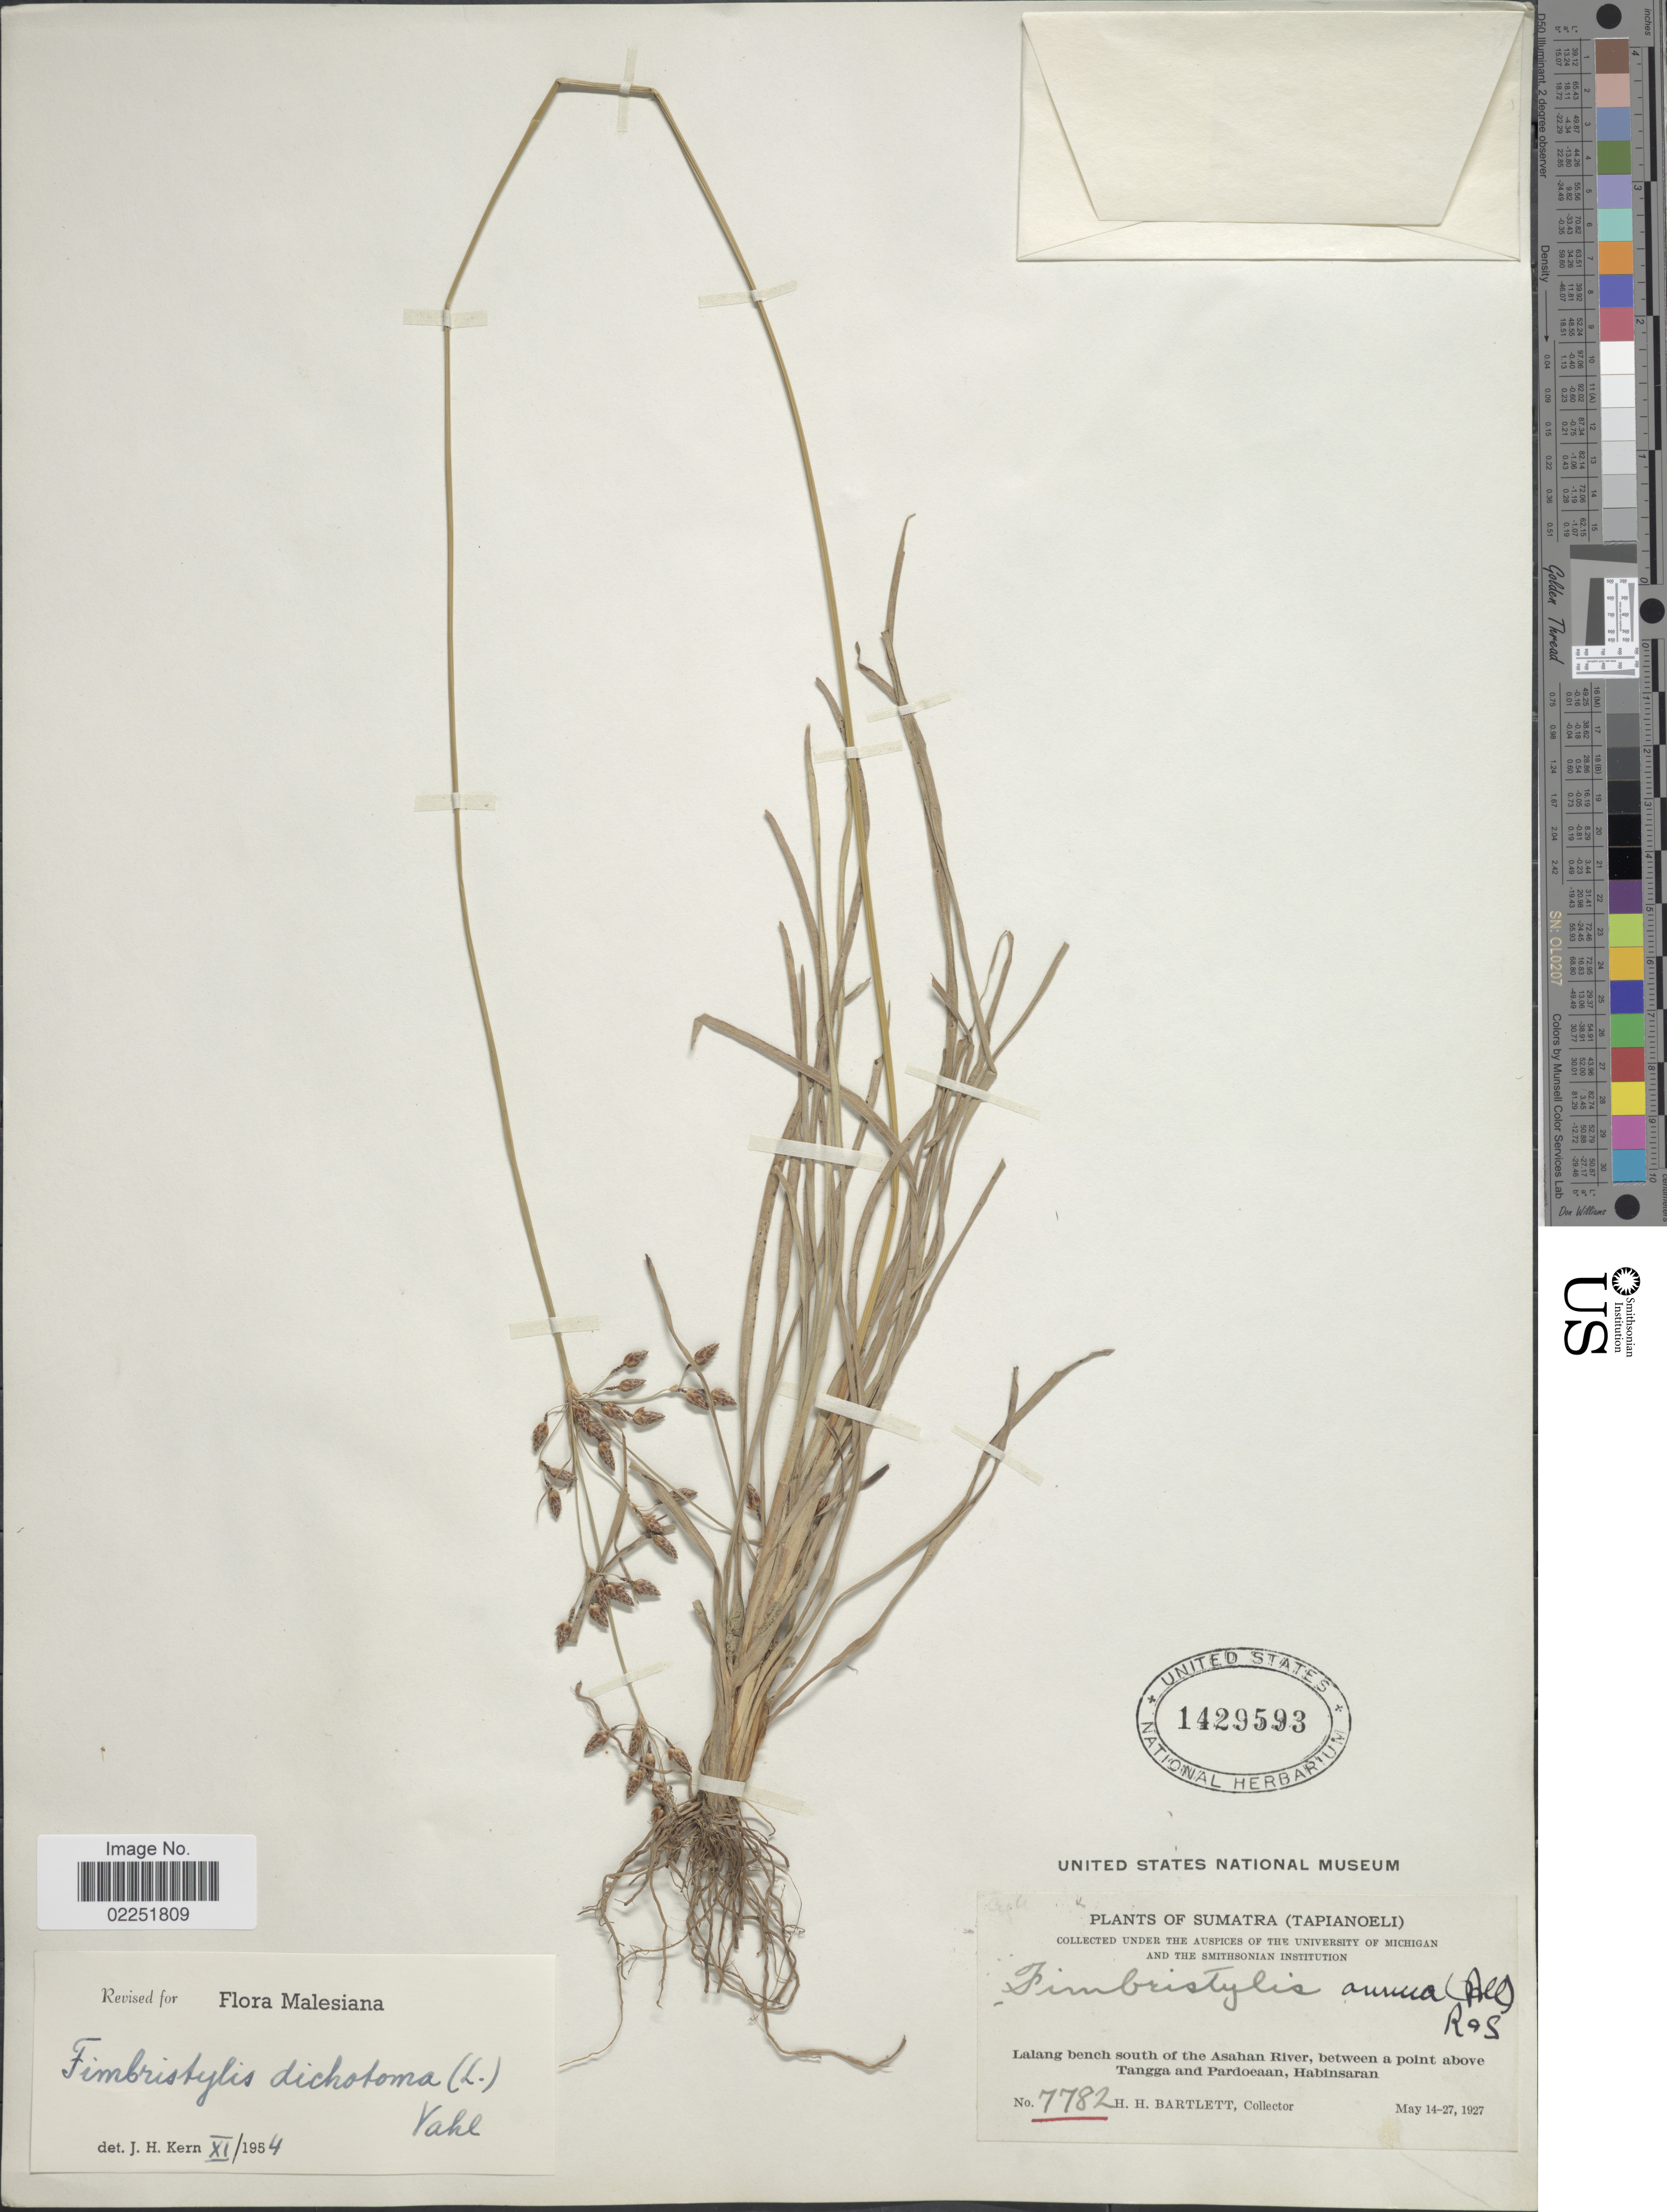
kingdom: Plantae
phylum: Tracheophyta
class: Liliopsida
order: Poales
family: Cyperaceae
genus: Fimbristylis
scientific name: Fimbristylis dichotoma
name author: (L.) Vahl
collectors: H. H. Bartlett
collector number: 7782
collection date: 1927-05-14/1927-05-27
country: Indonesia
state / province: Sumatra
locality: Tapianoeli. Lalang bench south of the Asahan River, between a point above Tangga and Pardoeaan, Habinsaran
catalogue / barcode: US 1429593